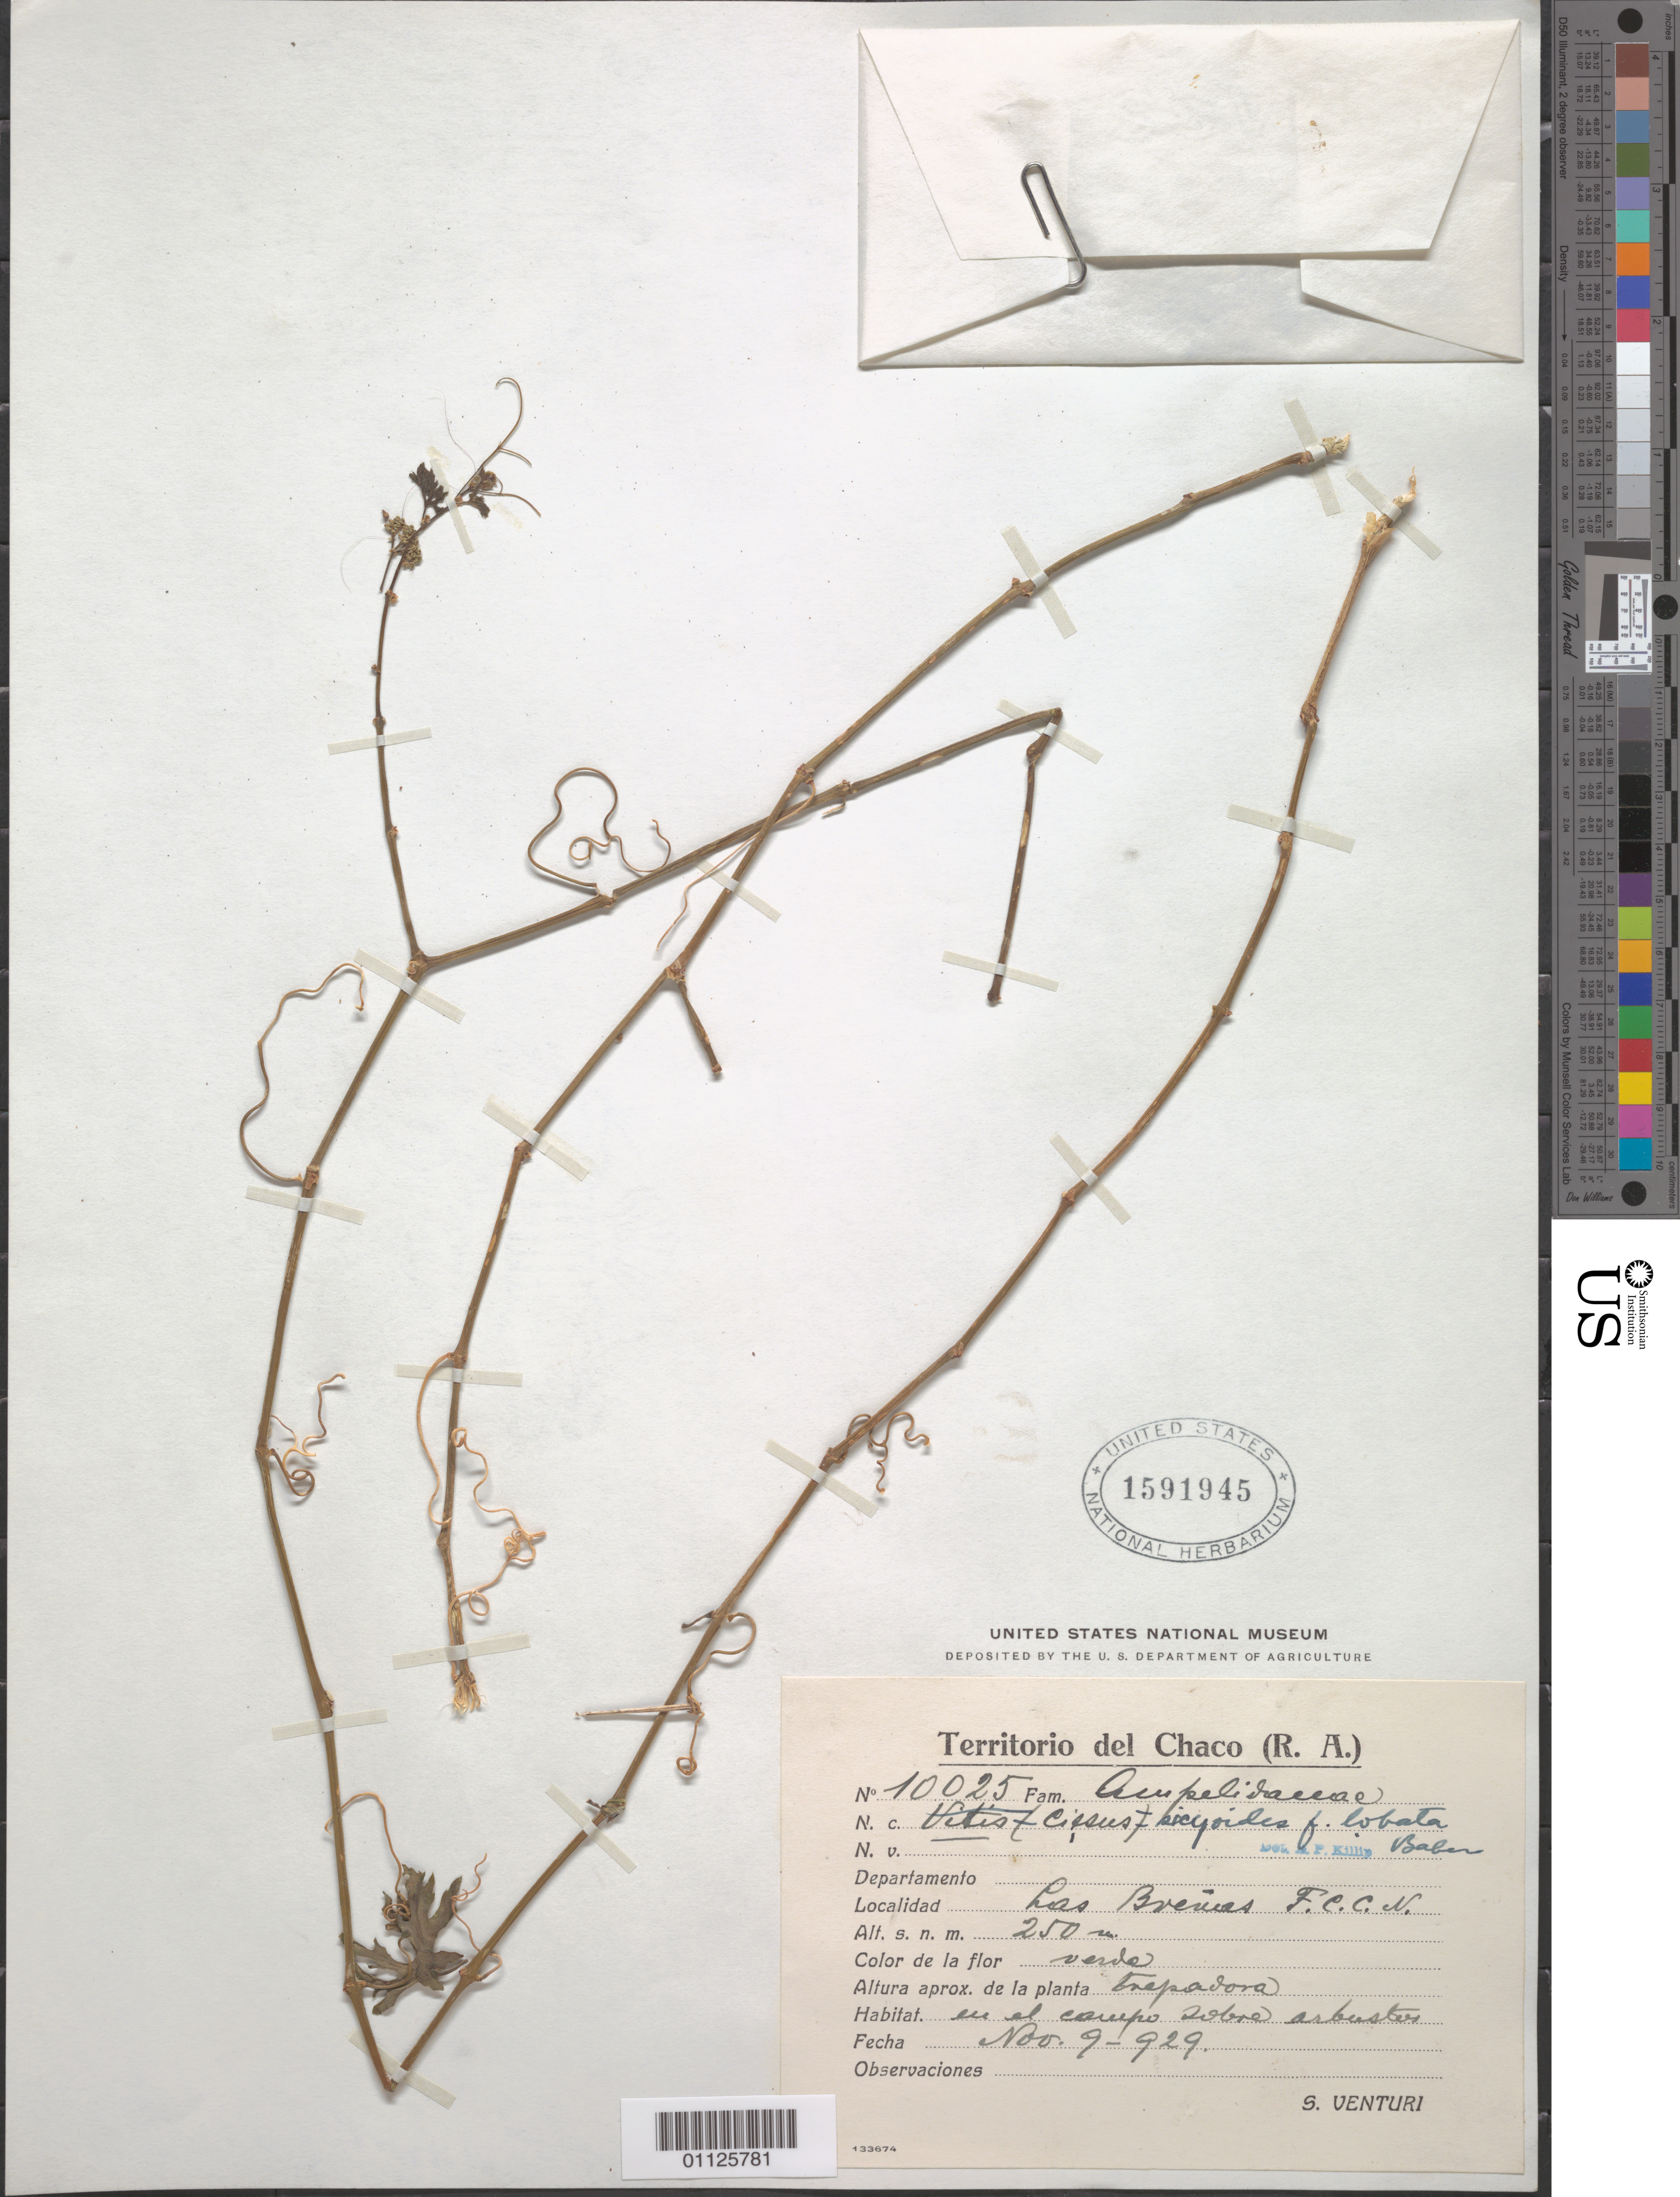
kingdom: Plantae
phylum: Tracheophyta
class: Magnoliopsida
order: Vitales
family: Vitaceae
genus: Cissus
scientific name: Cissus verticillata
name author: (L.) Nicolson & C.E. Jarvis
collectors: S. Venturi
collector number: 10025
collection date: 1929-11-09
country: Argentina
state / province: Chaco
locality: Las Bremas.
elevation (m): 250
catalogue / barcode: US 1591945